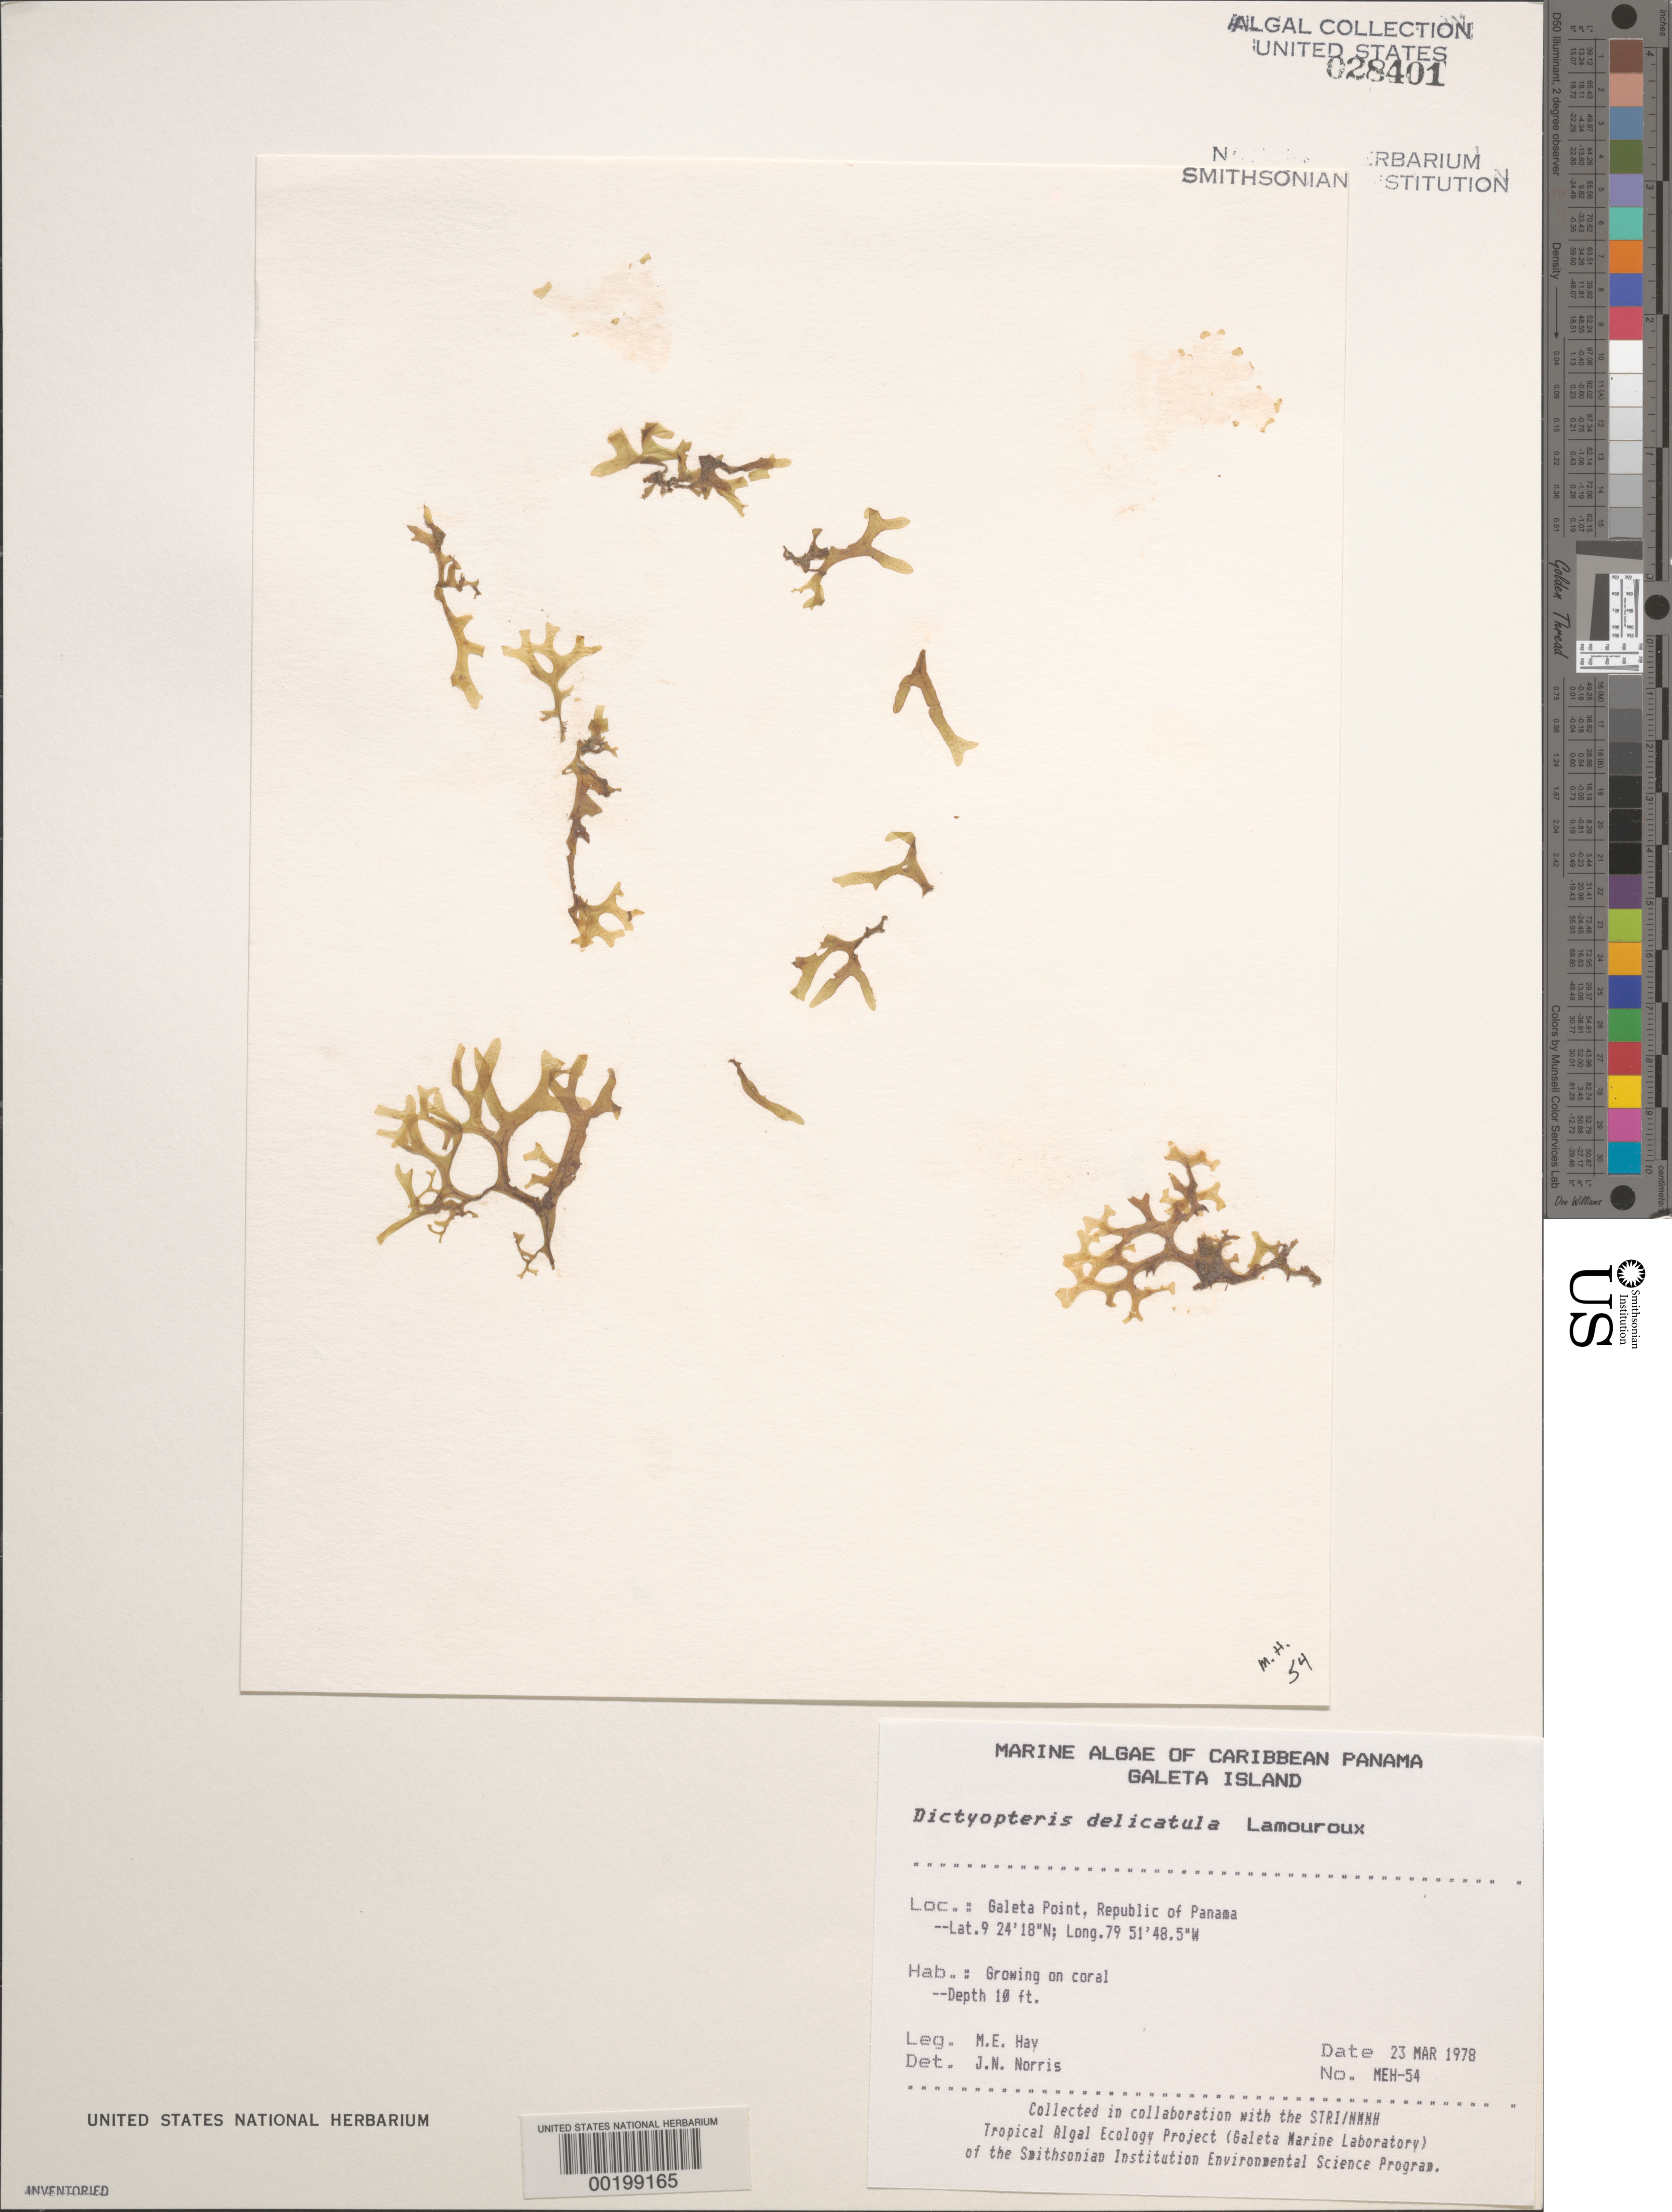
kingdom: Chromista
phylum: Ochrophyta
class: Phaeophyceae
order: Dictyotales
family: Dictyotaceae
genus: Dictyopteris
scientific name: Dictyopteris delicatula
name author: J.V.Lamouroux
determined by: Norris, James N.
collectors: M. E. Hay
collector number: MEH-54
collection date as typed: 23 Mar 1978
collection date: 1978-03-23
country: Panama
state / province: Colón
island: Galeta Island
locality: Galeta Point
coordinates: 9 24' 18" N, 79 51' 48.5" W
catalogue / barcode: US 28401